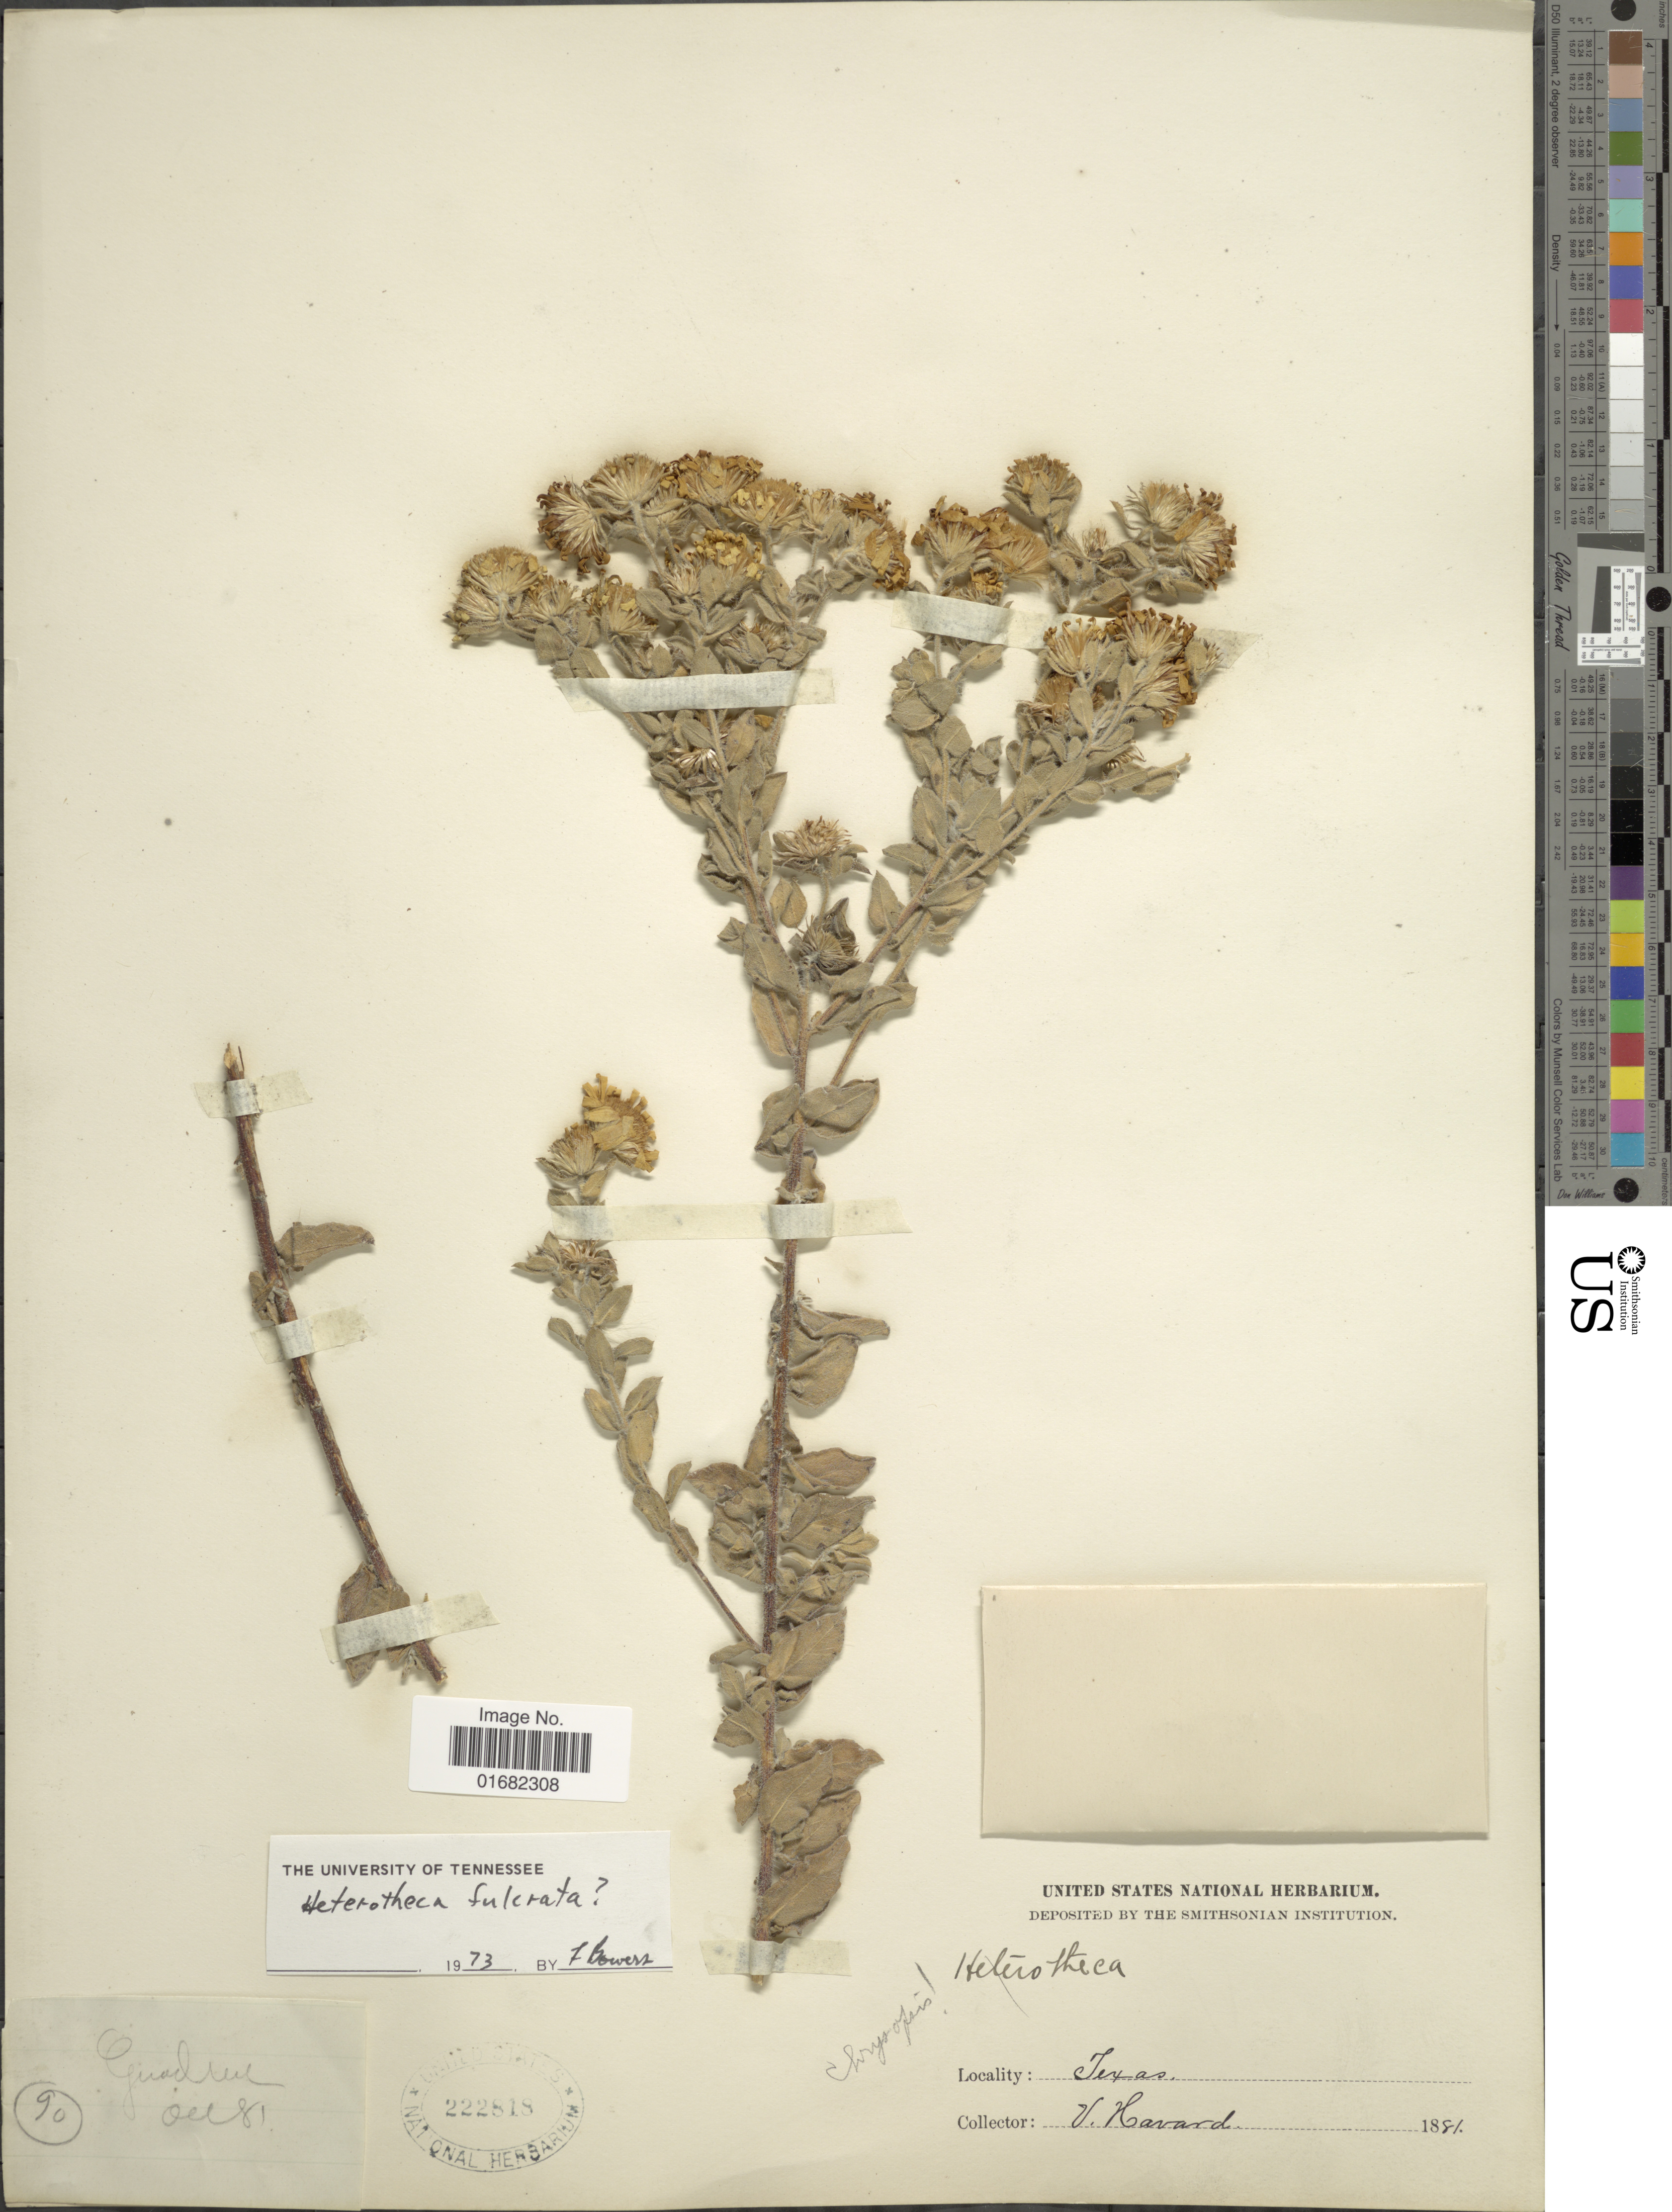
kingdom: Plantae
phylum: Tracheophyta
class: Magnoliopsida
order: Asterales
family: Asteraceae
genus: Heterotheca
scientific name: Heterotheca fulcrata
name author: (Greene) Shinners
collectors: V. Havard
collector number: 90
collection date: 1881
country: United States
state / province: Texas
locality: Guadue [Guadalupe]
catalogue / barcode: US 222818